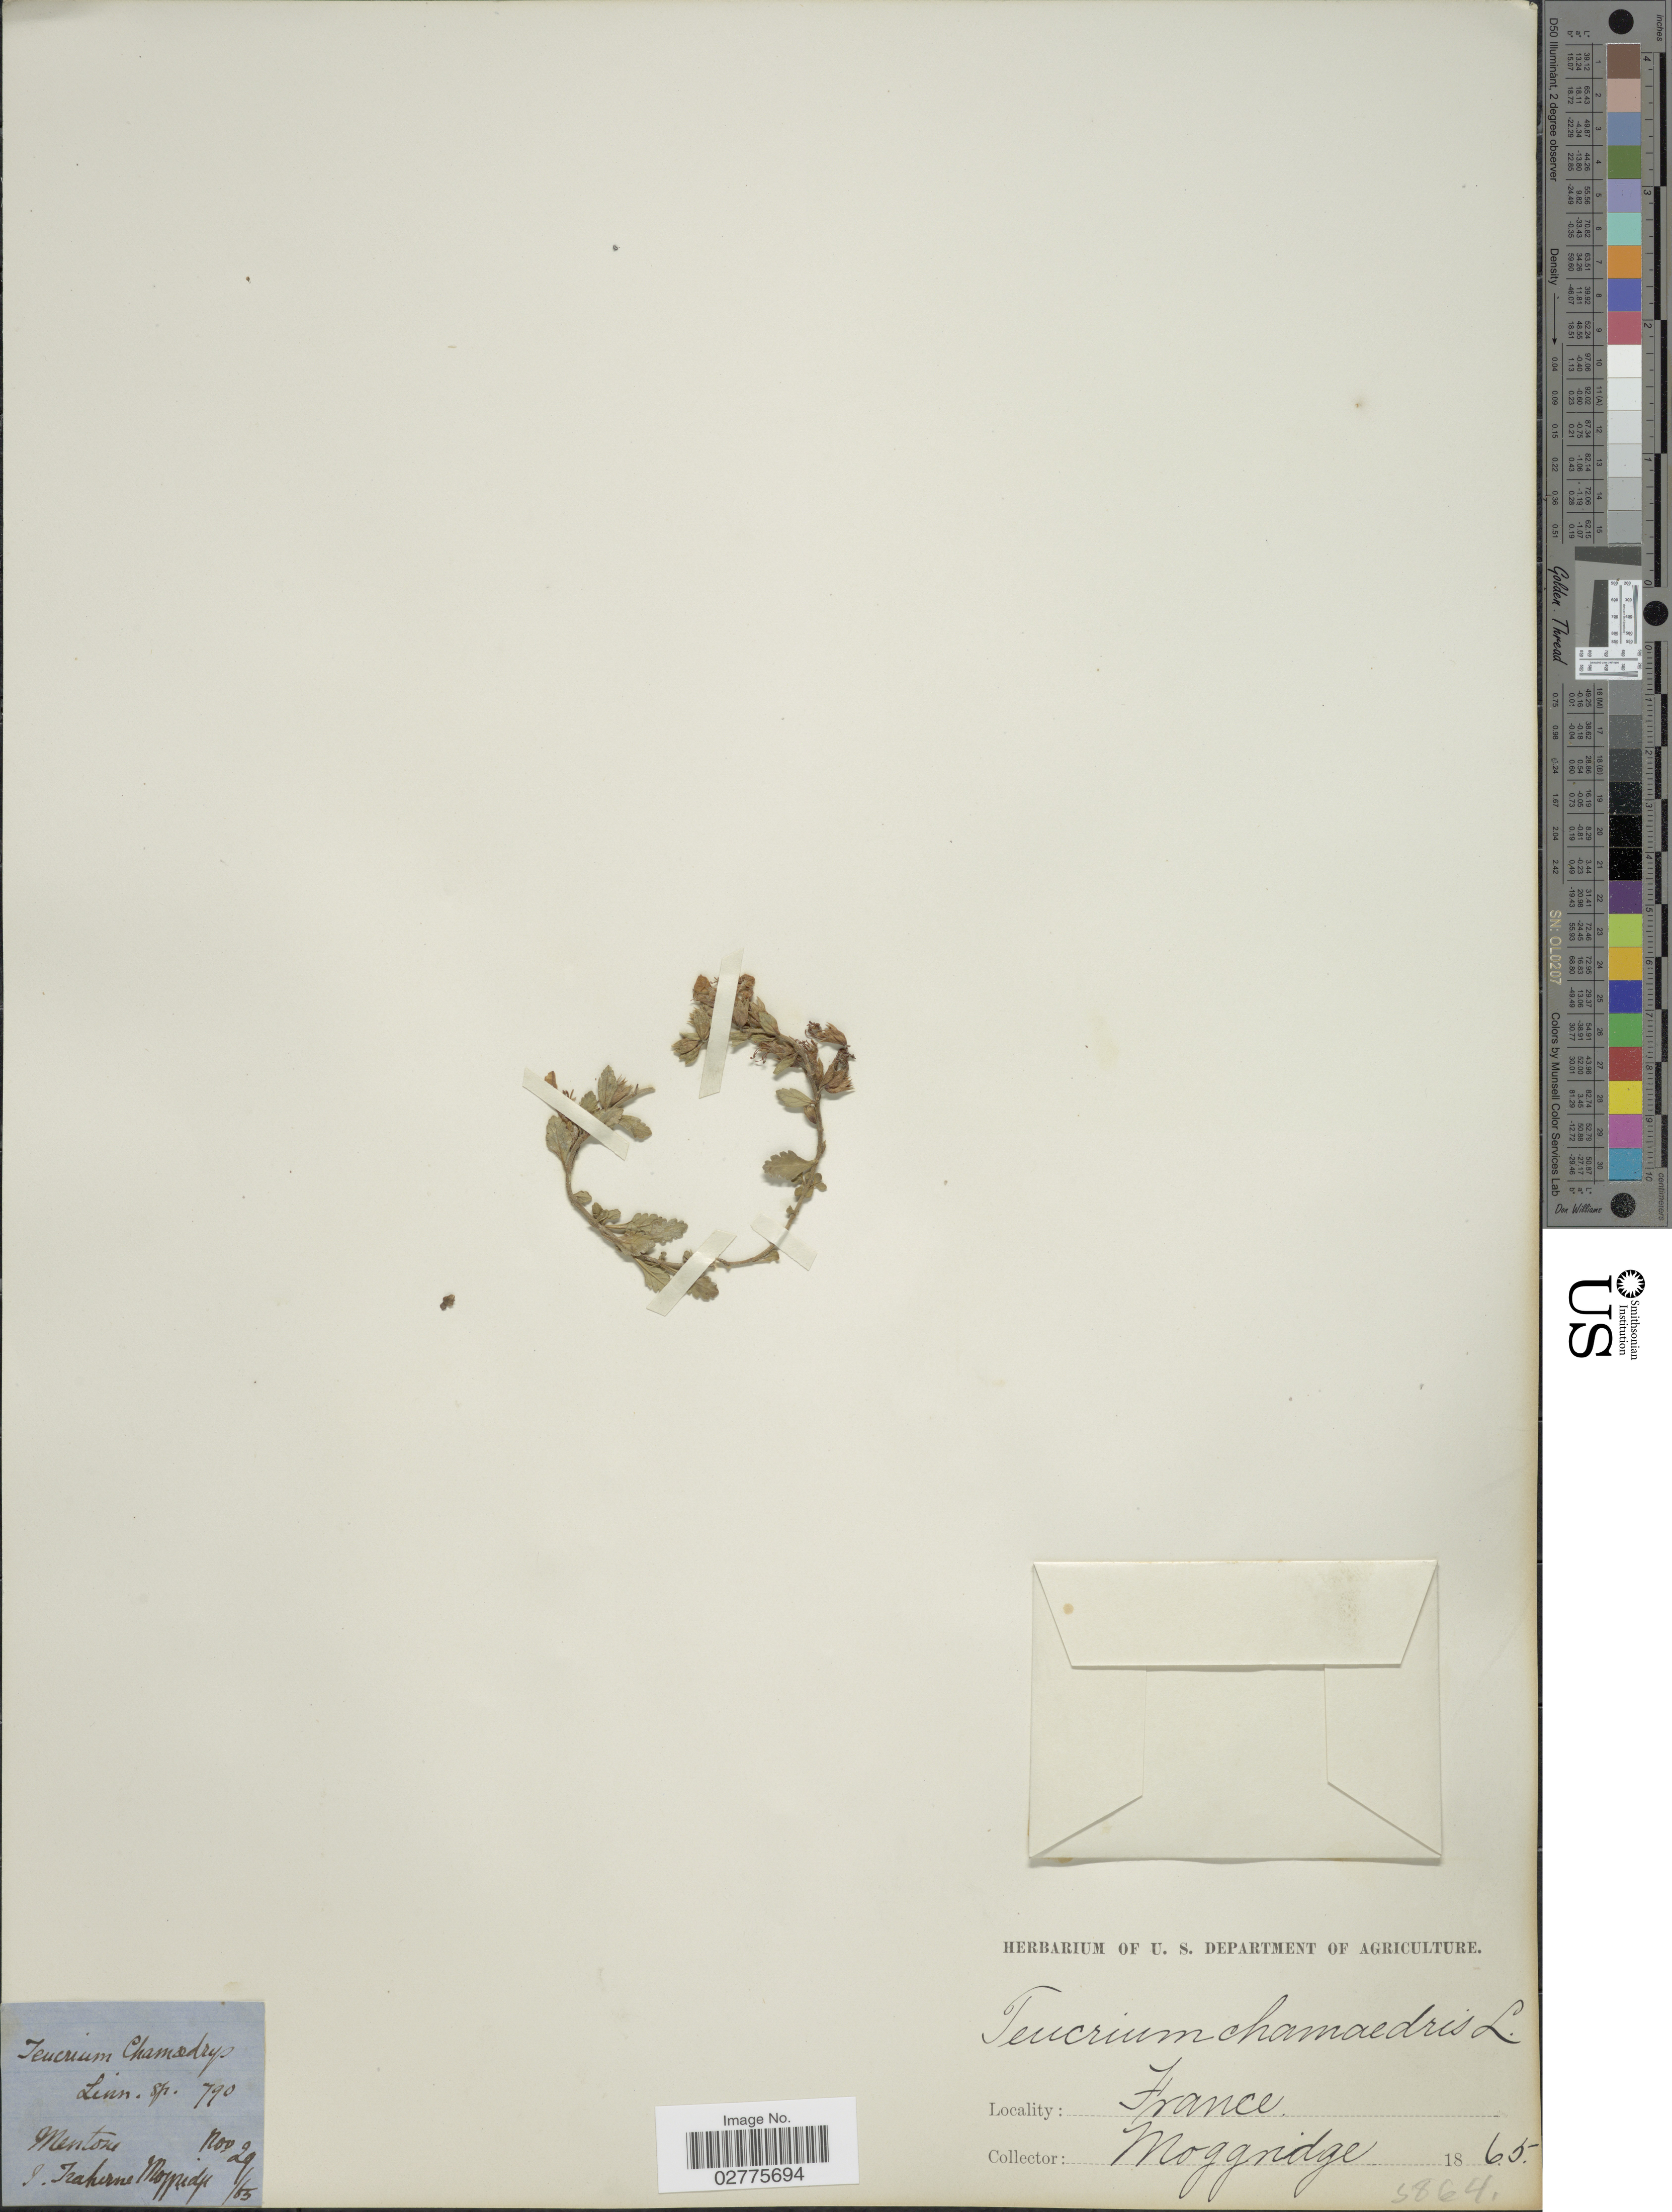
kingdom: Plantae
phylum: Tracheophyta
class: Magnoliopsida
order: Lamiales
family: Lamiaceae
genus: Teucrium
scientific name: Teucrium chamaedrys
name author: L.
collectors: J. T. Moggridge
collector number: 3864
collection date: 1865-11-29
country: France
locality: Mentone.